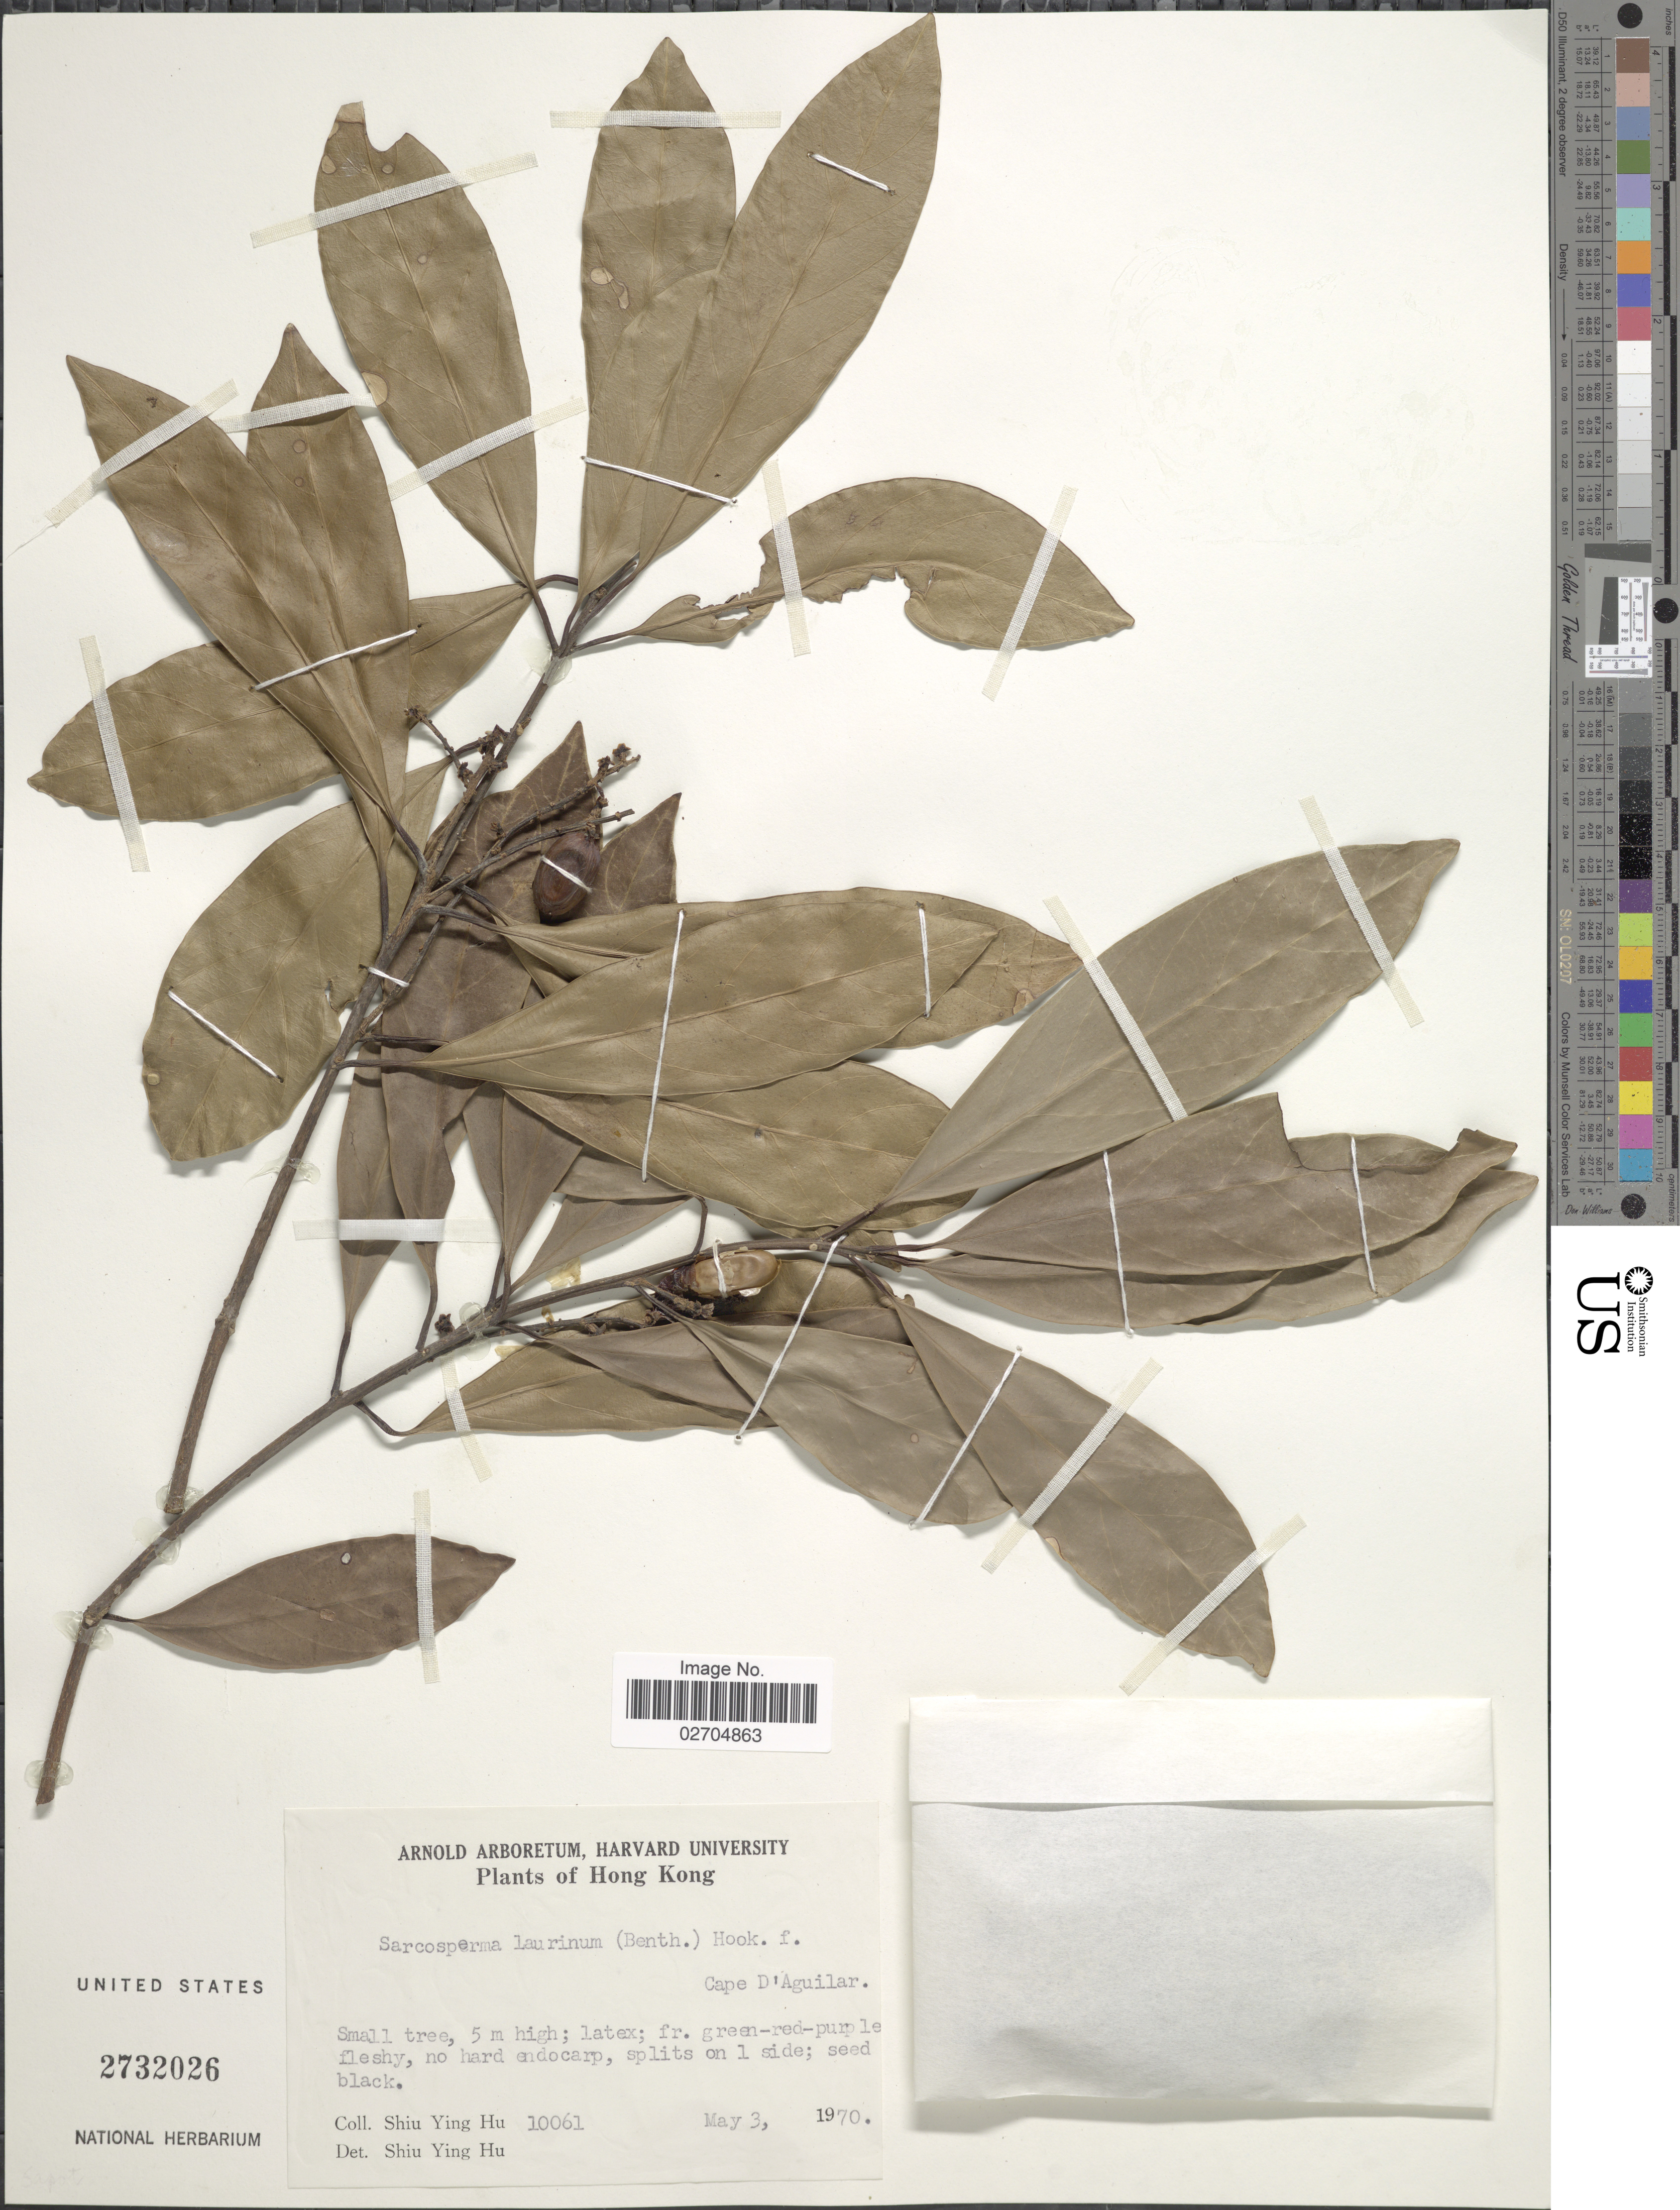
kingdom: Plantae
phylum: Tracheophyta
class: Magnoliopsida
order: Ericales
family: Sapotaceae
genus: Sarcosperma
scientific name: Sarcosperma laurinum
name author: (Benth.) Hook. f.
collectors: S. Y. Hu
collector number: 10061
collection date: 1970-05-03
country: China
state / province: Hong Kong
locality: Cape D'Aguilar.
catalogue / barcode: US 2732026